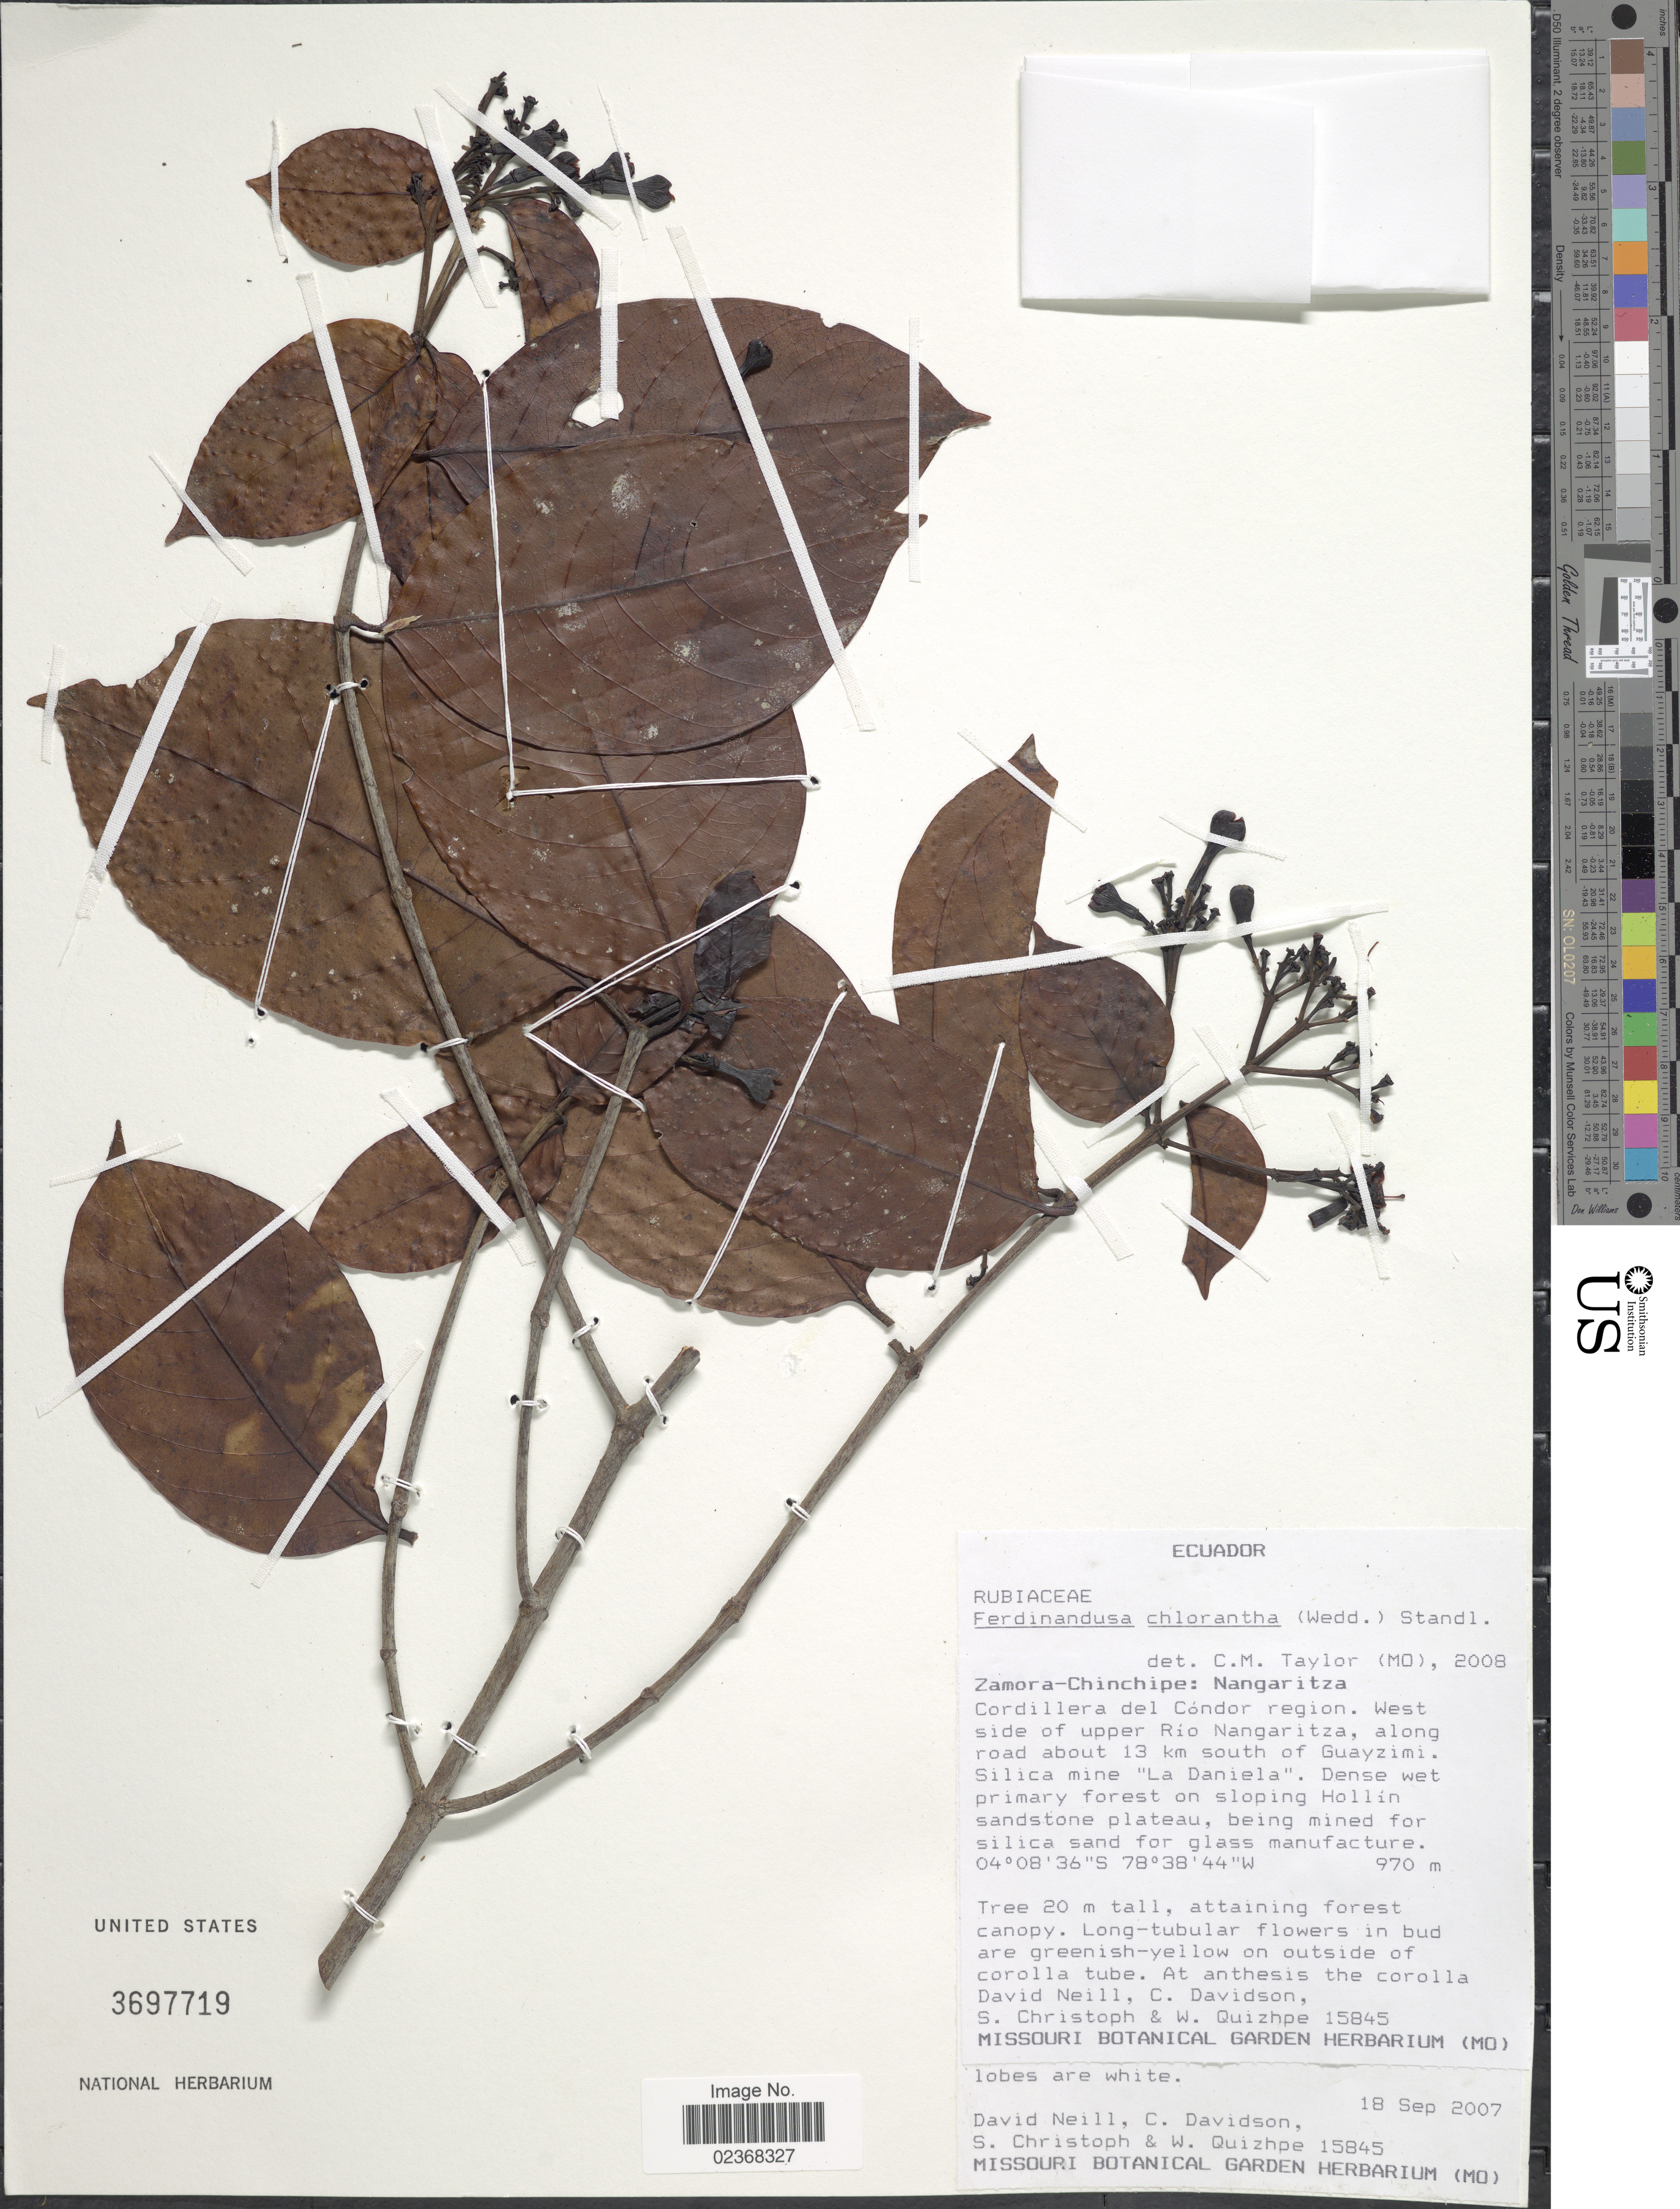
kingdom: Plantae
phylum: Tracheophyta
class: Magnoliopsida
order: Gentianales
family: Rubiaceae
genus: Ferdinandusa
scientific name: Ferdinandusa chlorantha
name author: (Wedd.) Standl.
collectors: D. A. Neill, C. Davidson, S. Christoph & W. Quizhpe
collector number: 15845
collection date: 2007-09-18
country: Ecuador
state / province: Zamora-Chinchipe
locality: Zamora-Chinchipe: Nangaritzam Cordillera del Condor region, West side of upper Rio Nangaritza, along road about 13 km south of Guayzimi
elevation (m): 970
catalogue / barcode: US 3697719